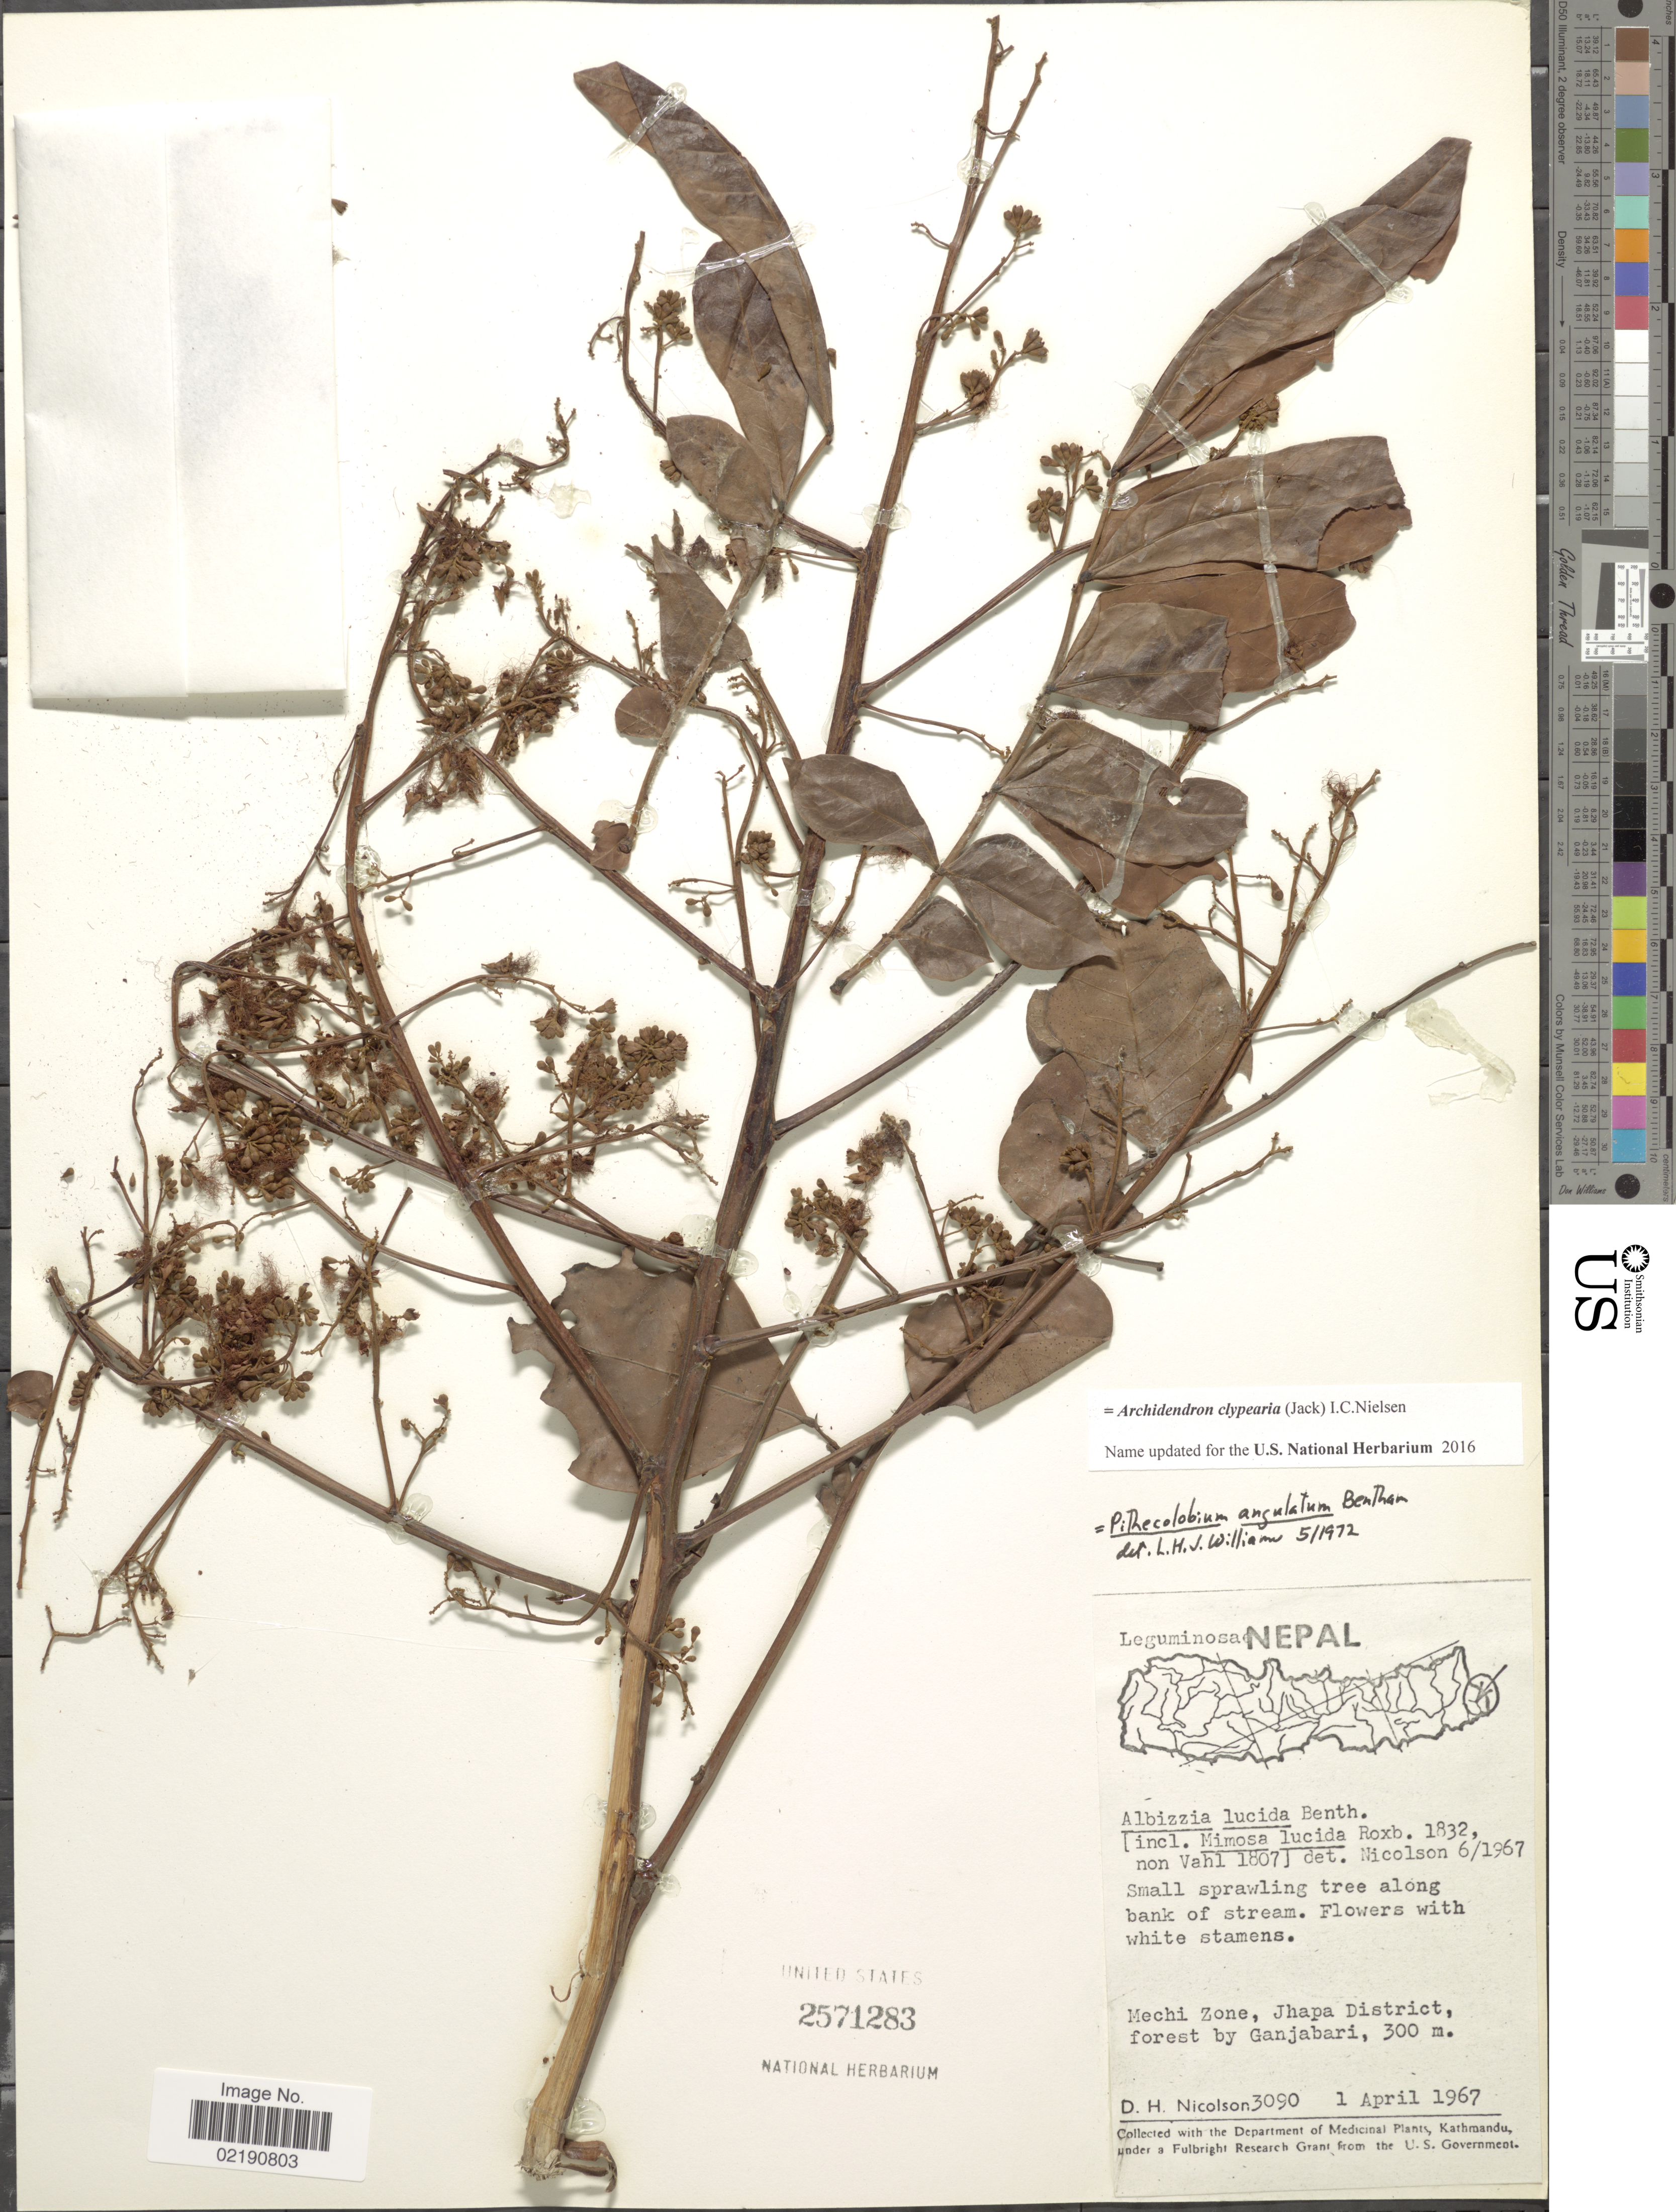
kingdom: Plantae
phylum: Tracheophyta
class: Magnoliopsida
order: Fabales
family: Fabaceae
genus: Archidendron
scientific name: Archidendron clypearia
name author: (Jack) I.C. Nielsen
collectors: D. H. Nicolson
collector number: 3090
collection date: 1967-04-01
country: Nepal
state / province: Mechi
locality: Small sprawling tree along bank of stream, Mechi Zone, Jhapa District forest by Ganjabari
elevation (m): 300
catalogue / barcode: US 2571283